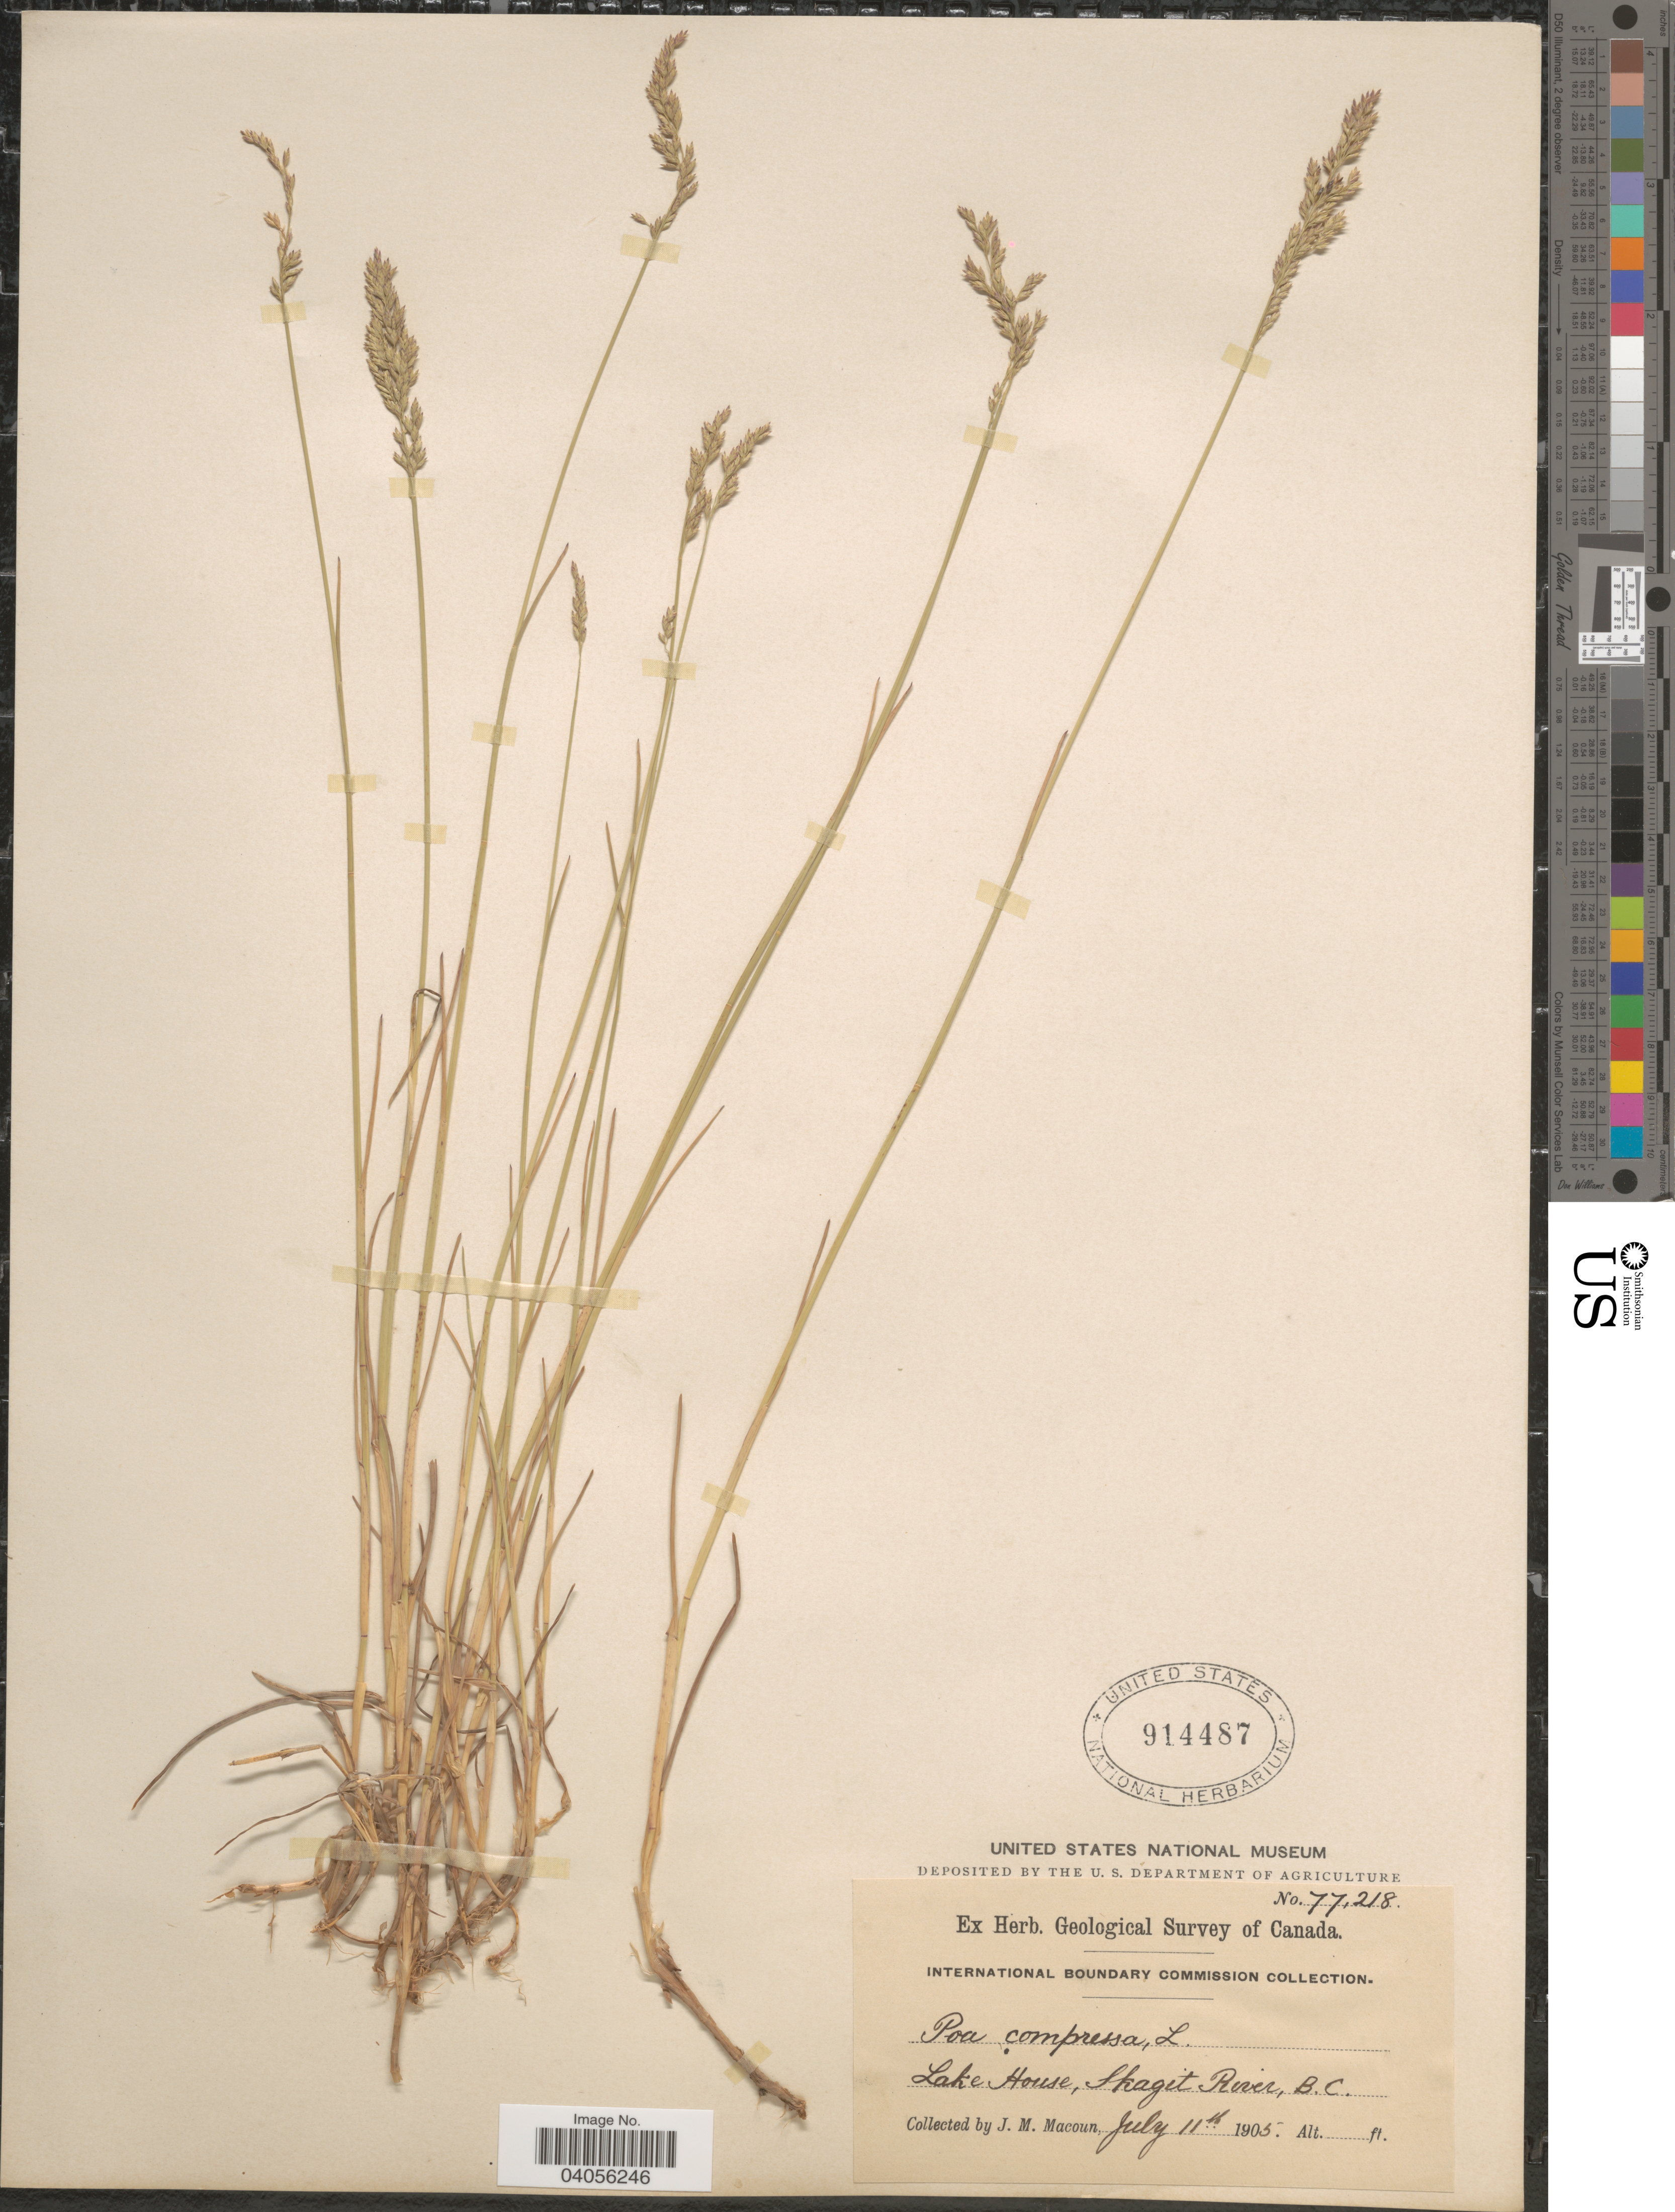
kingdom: Plantae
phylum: Tracheophyta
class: Liliopsida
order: Poales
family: Poaceae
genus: Poa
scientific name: Poa compressa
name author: L.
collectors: J. M. Macoun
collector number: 77218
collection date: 1905-07-11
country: Canada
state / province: British Columbia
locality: Lake House, Skagit River.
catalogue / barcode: US 914487